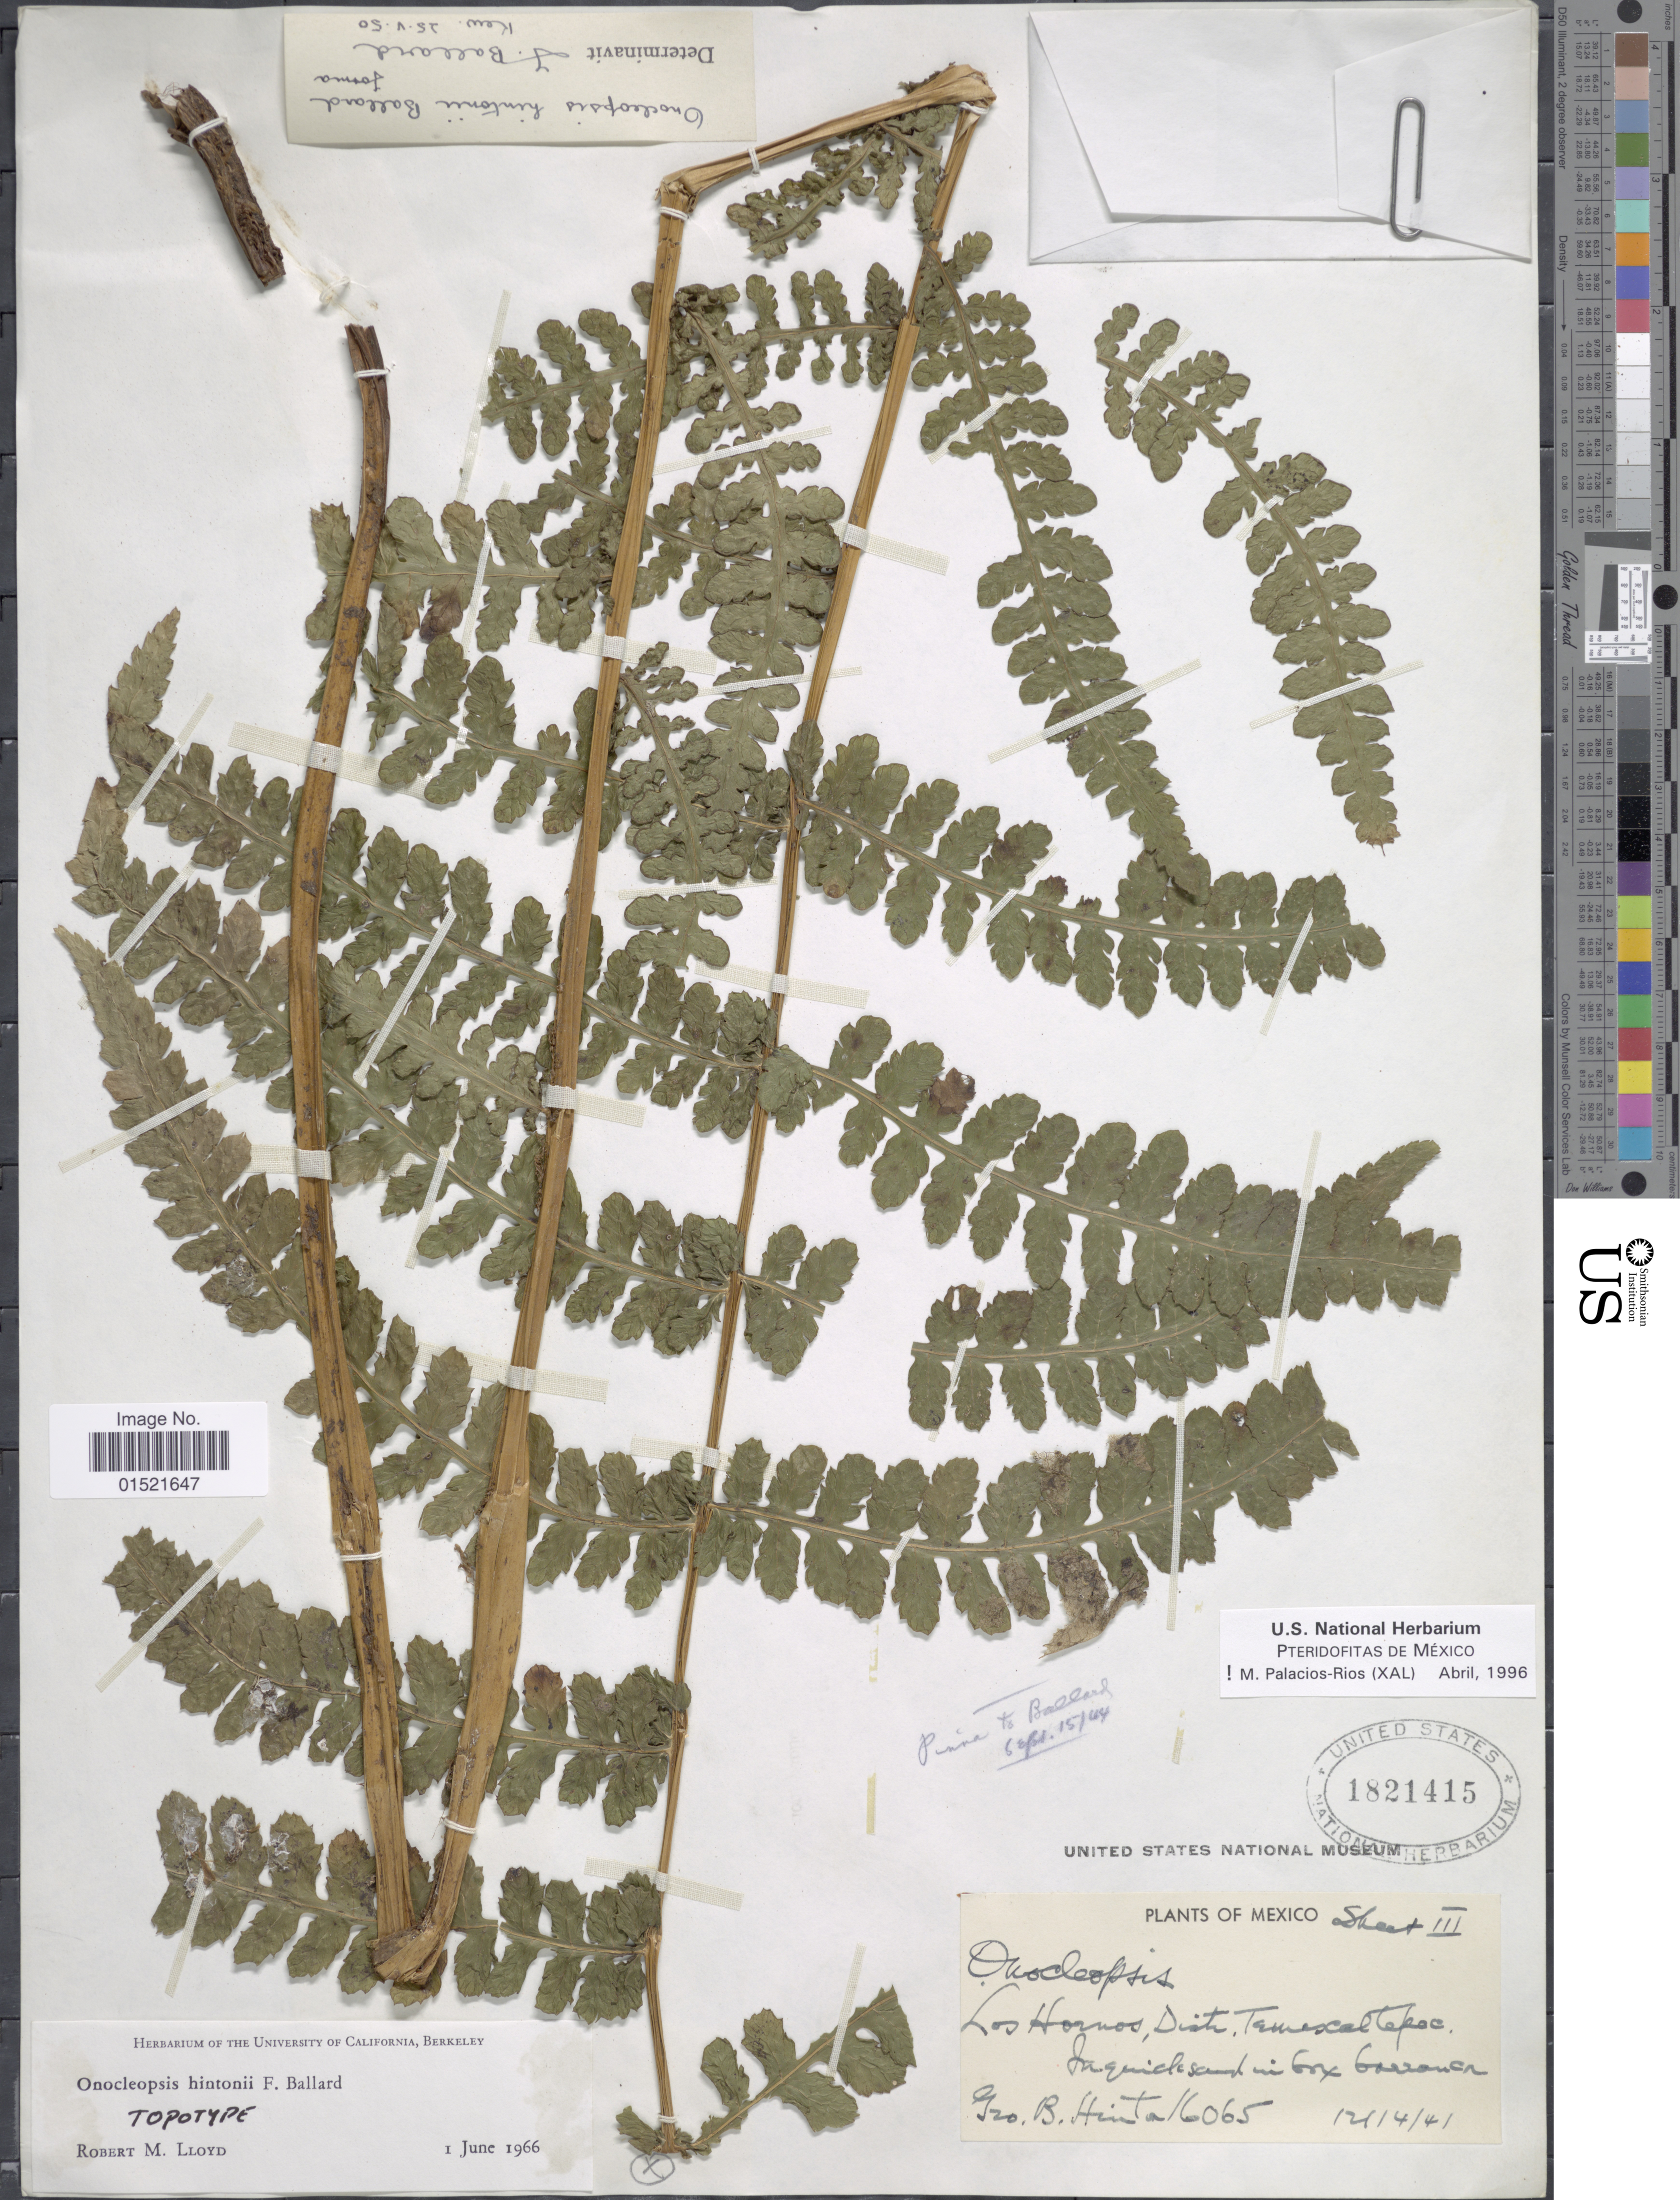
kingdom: Plantae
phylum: Tracheophyta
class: Polypodiopsida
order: Polypodiales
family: Onocleaceae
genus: Onocleopsis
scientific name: Onocleopsis hintonii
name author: F. Ballard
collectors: G. B. Hinton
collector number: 16065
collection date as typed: Transcribed d/m/y: 14/12/41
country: Mexico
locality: Los Hornos, Distr. Temescaltepec, In quicksand in box barranca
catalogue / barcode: US 1821415